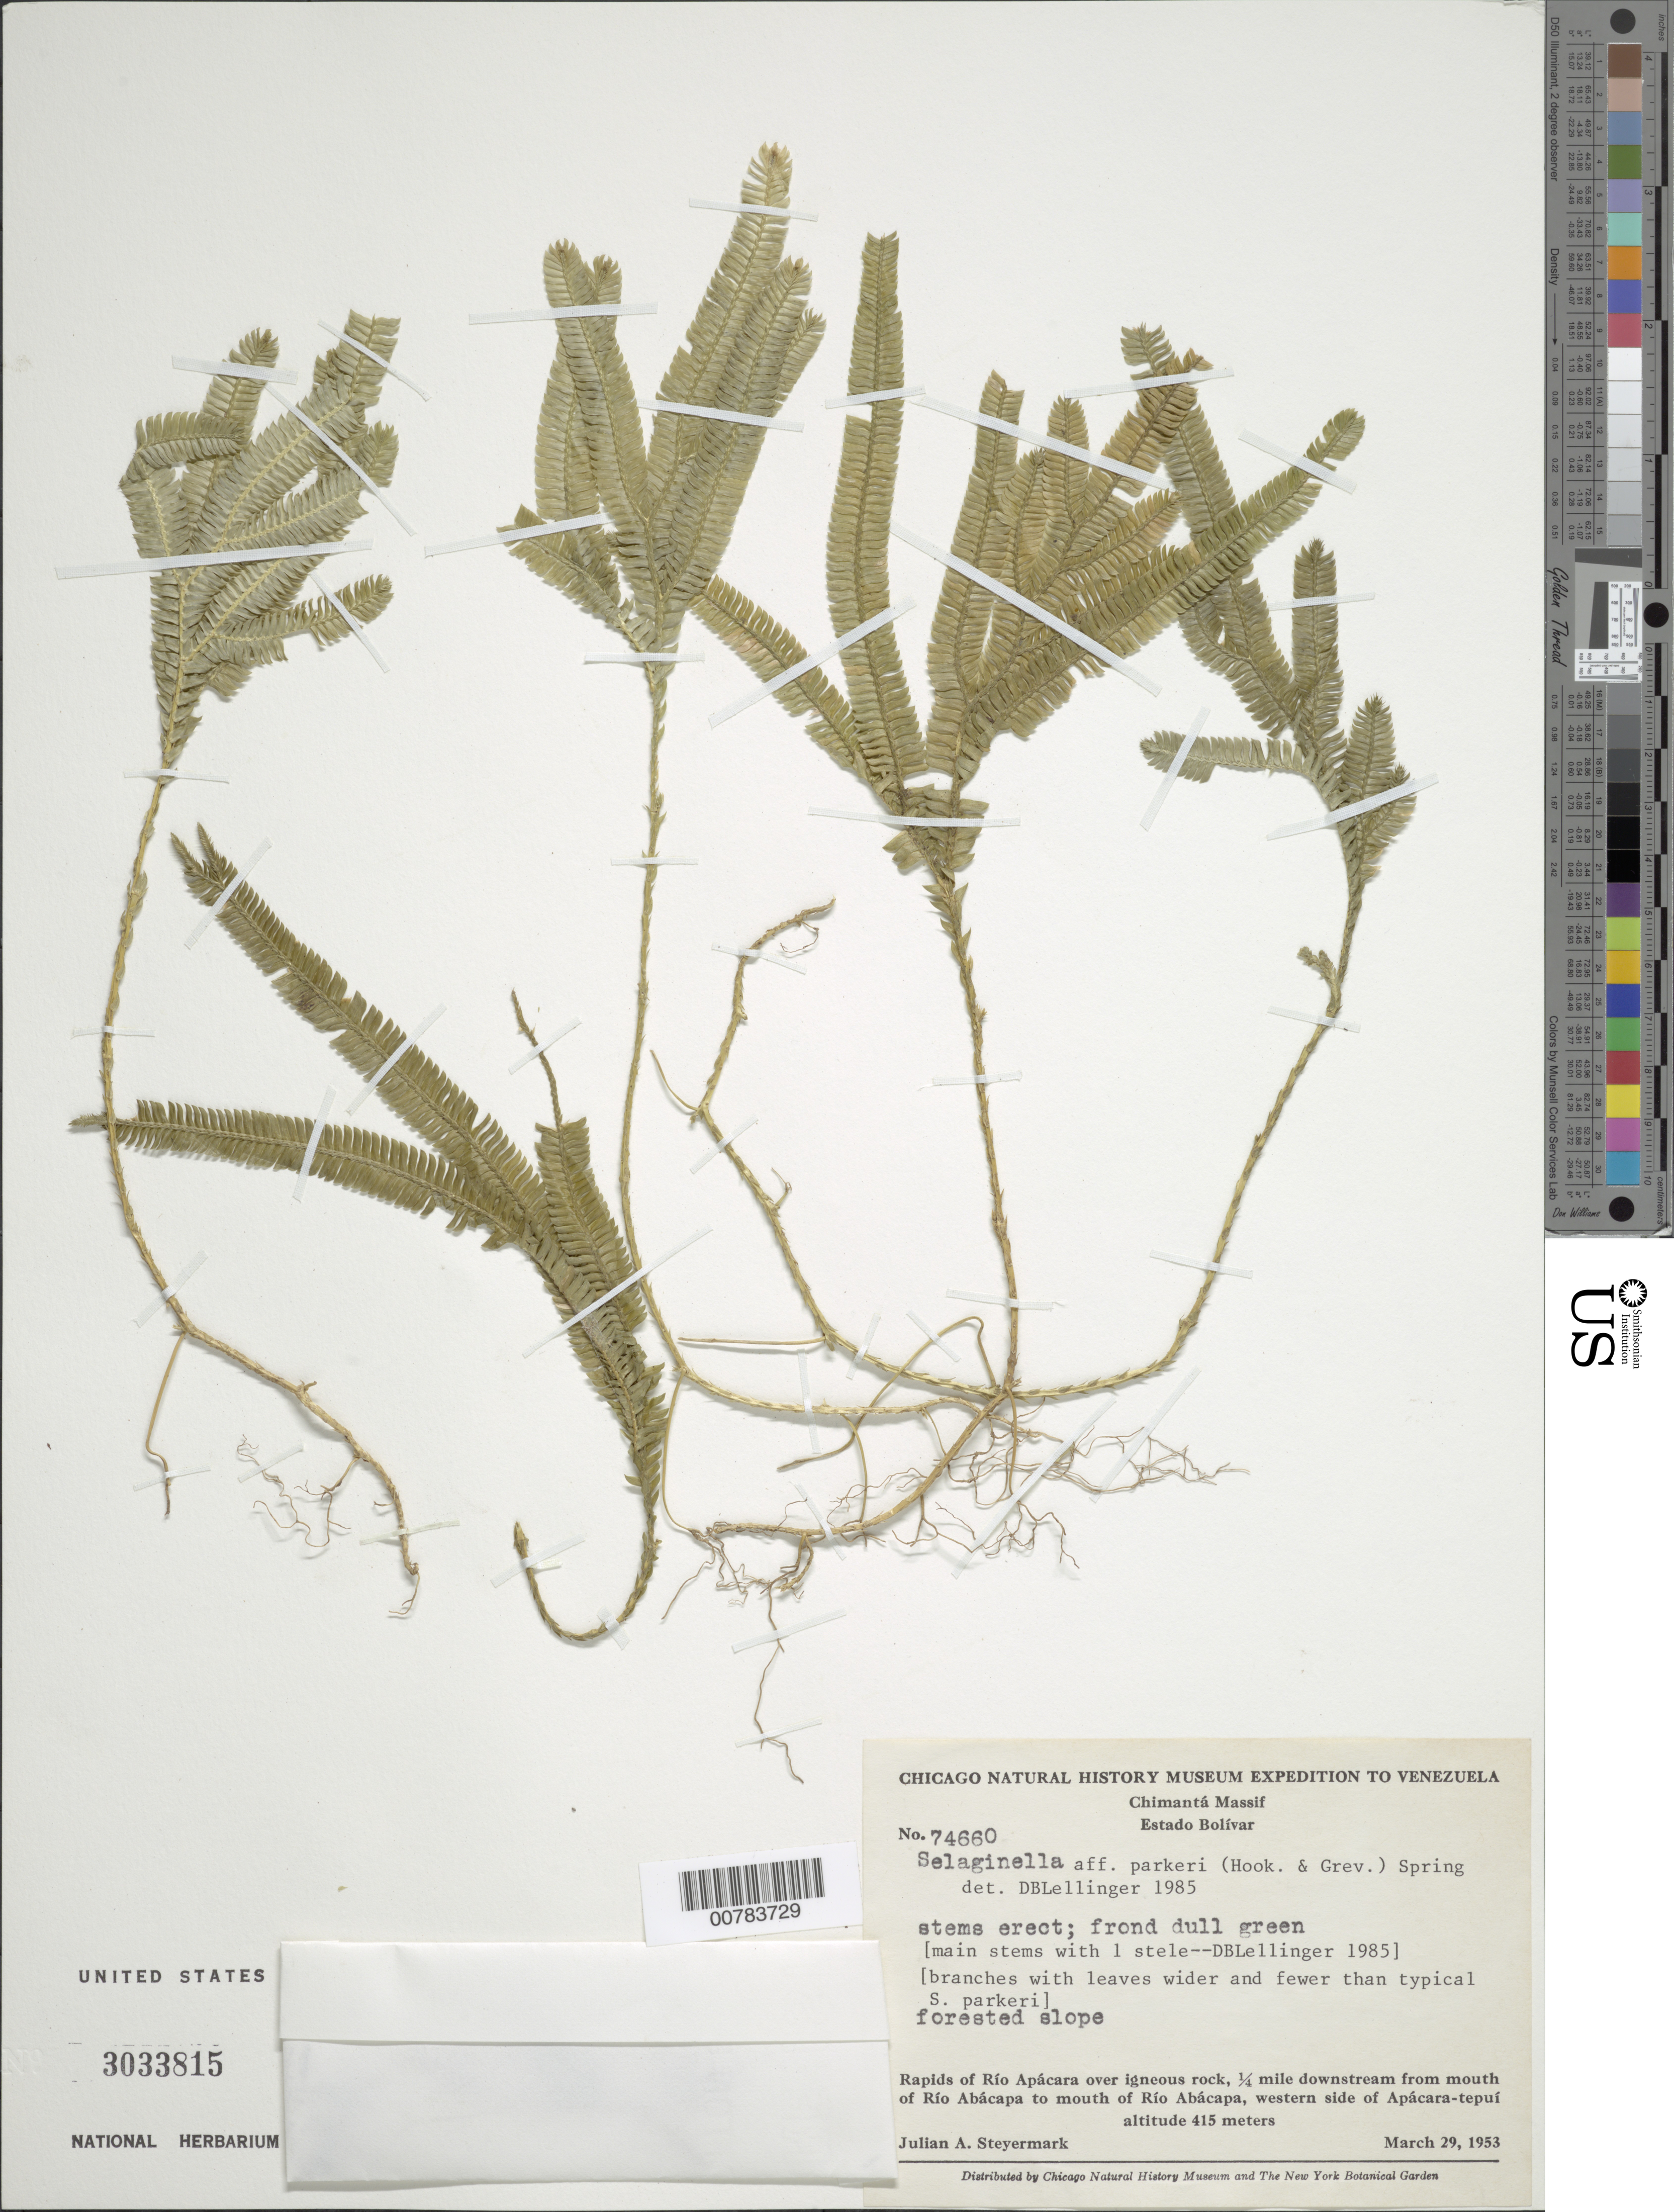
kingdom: Plantae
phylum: Tracheophyta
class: Lycopodiopsida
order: Selaginellales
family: Selaginellaceae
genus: Selaginella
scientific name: Selaginella parkeri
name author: (Hook. & Grev.) Spring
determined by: Lellinger, David B., (BOT), Smithsonian Institution - National Museum of Natural History (UNITED STATES)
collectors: J. Steyermark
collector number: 74660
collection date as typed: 29-Mar-53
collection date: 1953-03-29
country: Venezuela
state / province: Bolívar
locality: Río Apácara, 1/4 mile downstream from mouth of Río Abácapa, W-side of Apácara-tepuí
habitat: Along edge of stream bank and among boulders in shade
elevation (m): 415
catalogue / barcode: US 3033815